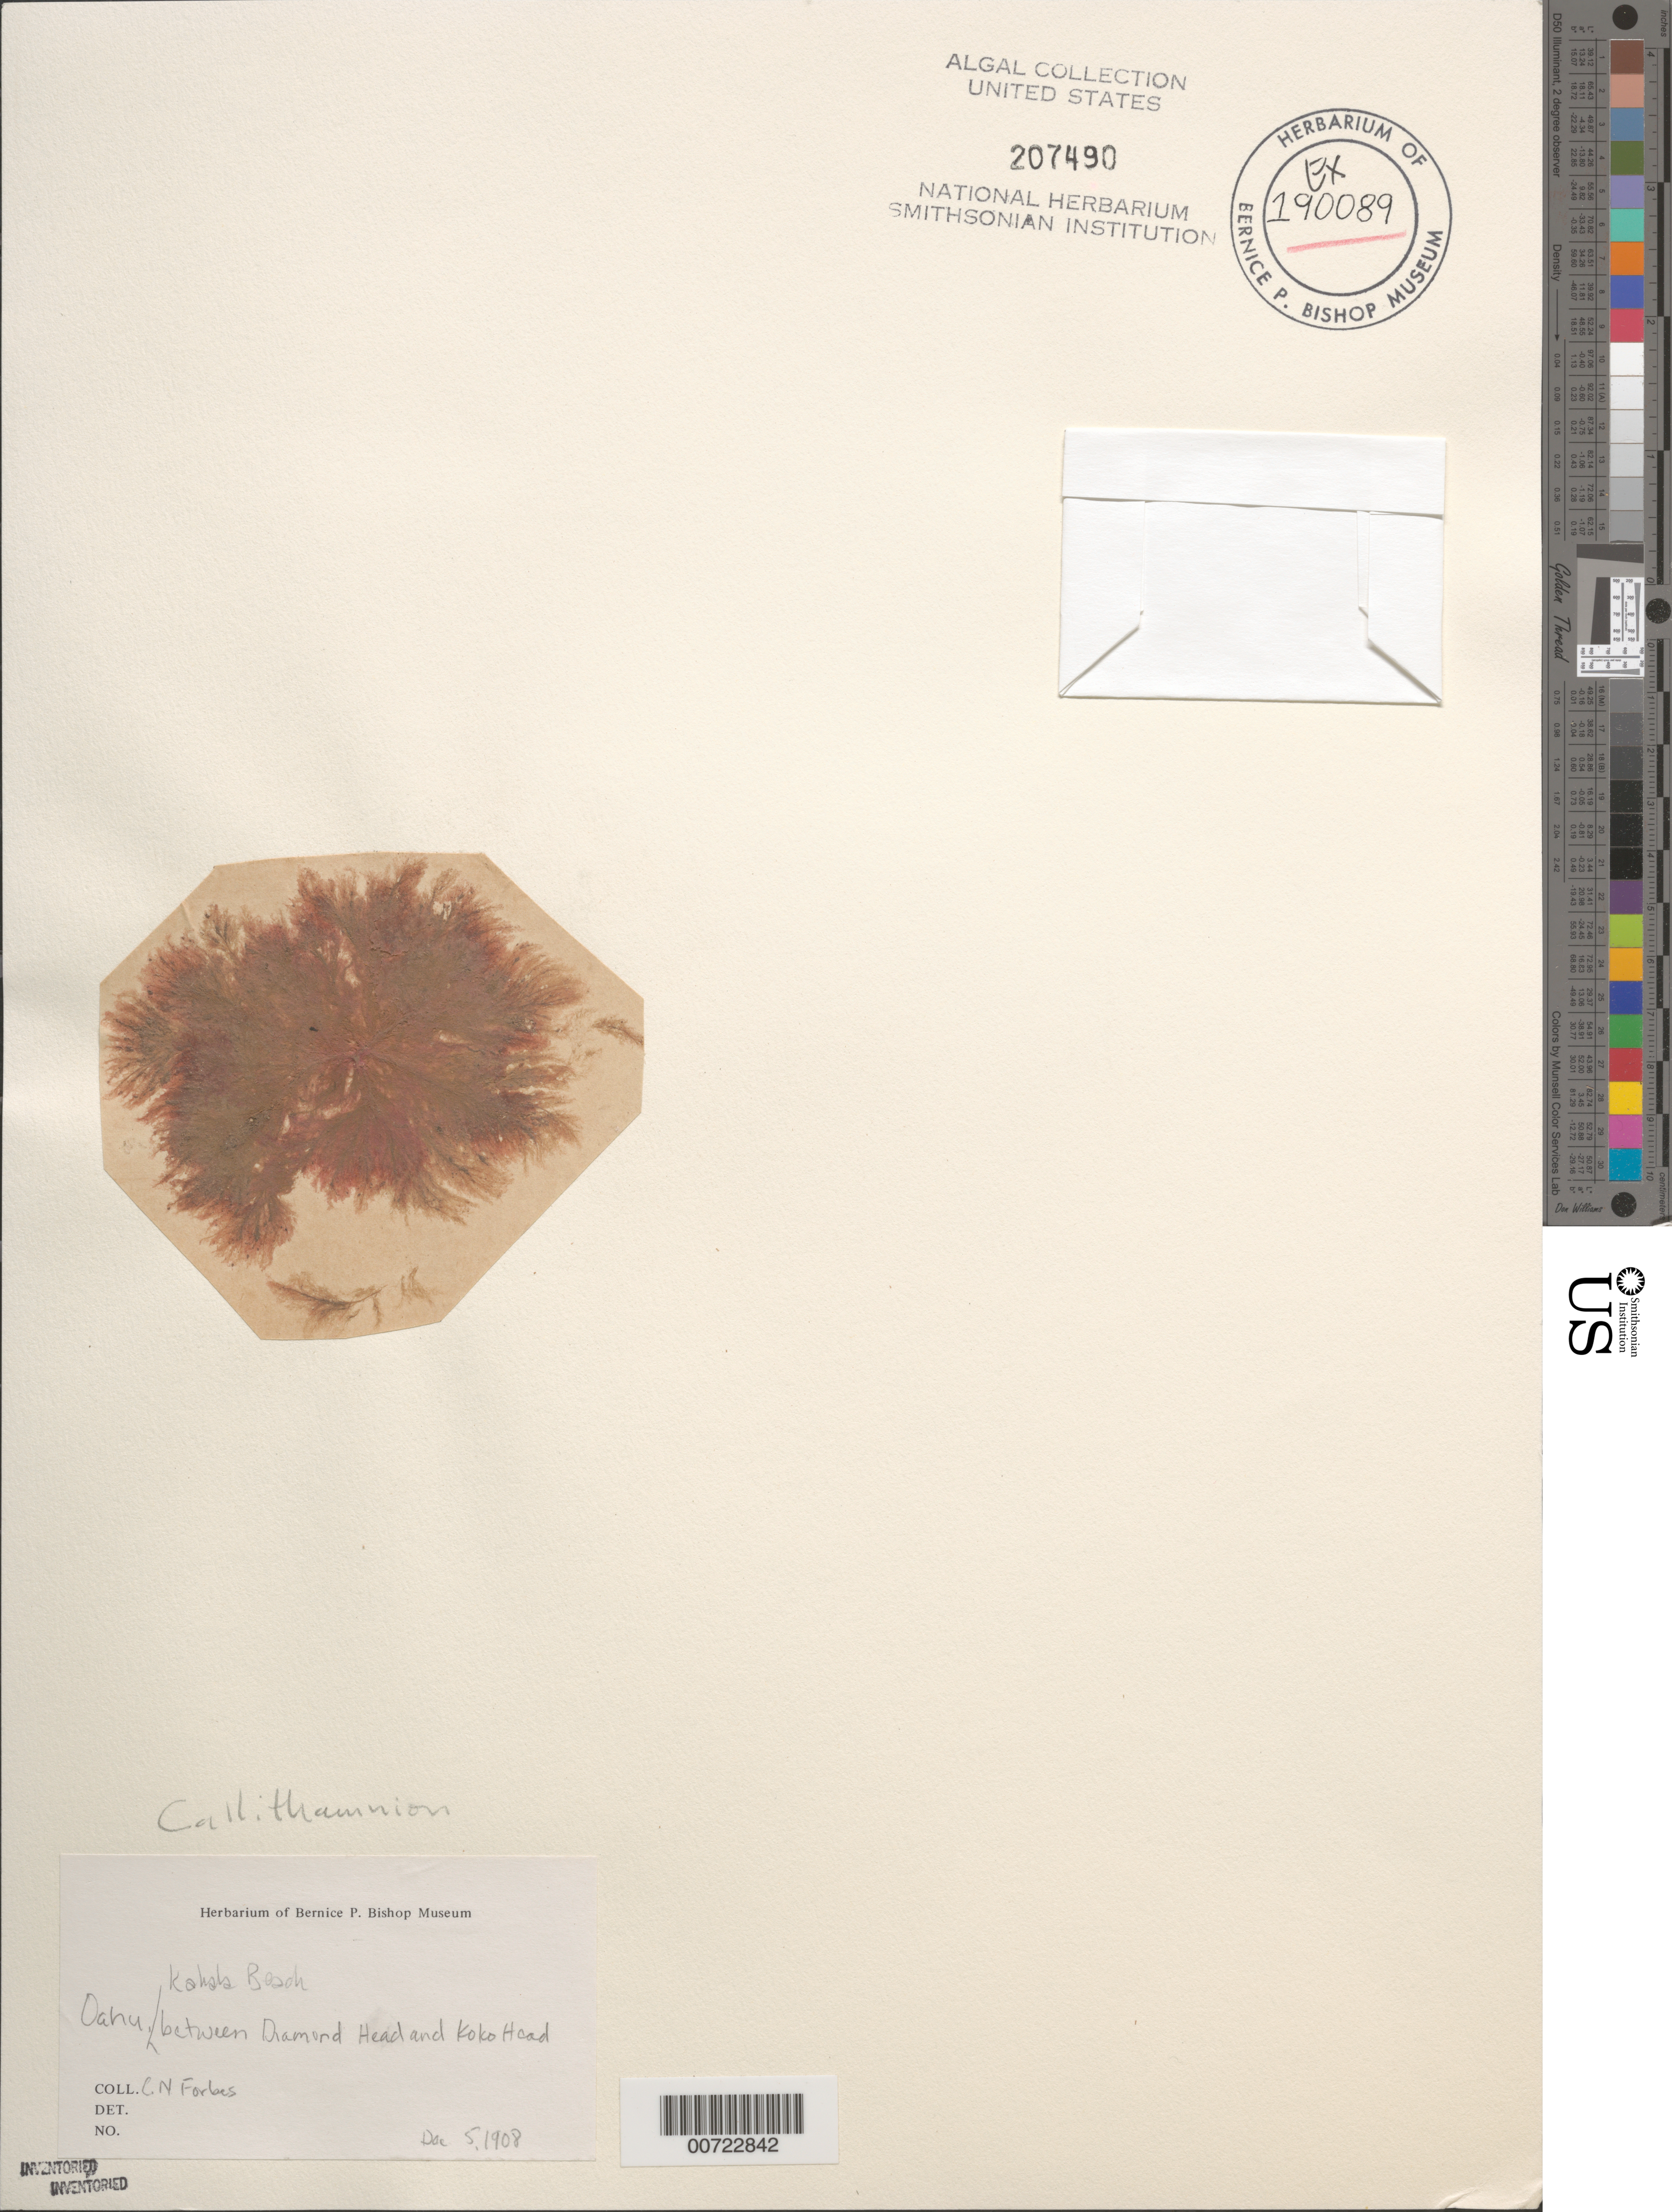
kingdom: Plantae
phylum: Rhodophyta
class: Florideophyceae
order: Ceramiales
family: Callithamniaceae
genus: Callithamnion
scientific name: Callithamnion sp.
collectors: C. N. Forbes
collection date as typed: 05 Dec 1908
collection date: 1908-12-05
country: United States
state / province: Hawaii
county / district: Honolulu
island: Oahu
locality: Kahala Beach, between Diamond Head and Koko Head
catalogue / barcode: US 207490